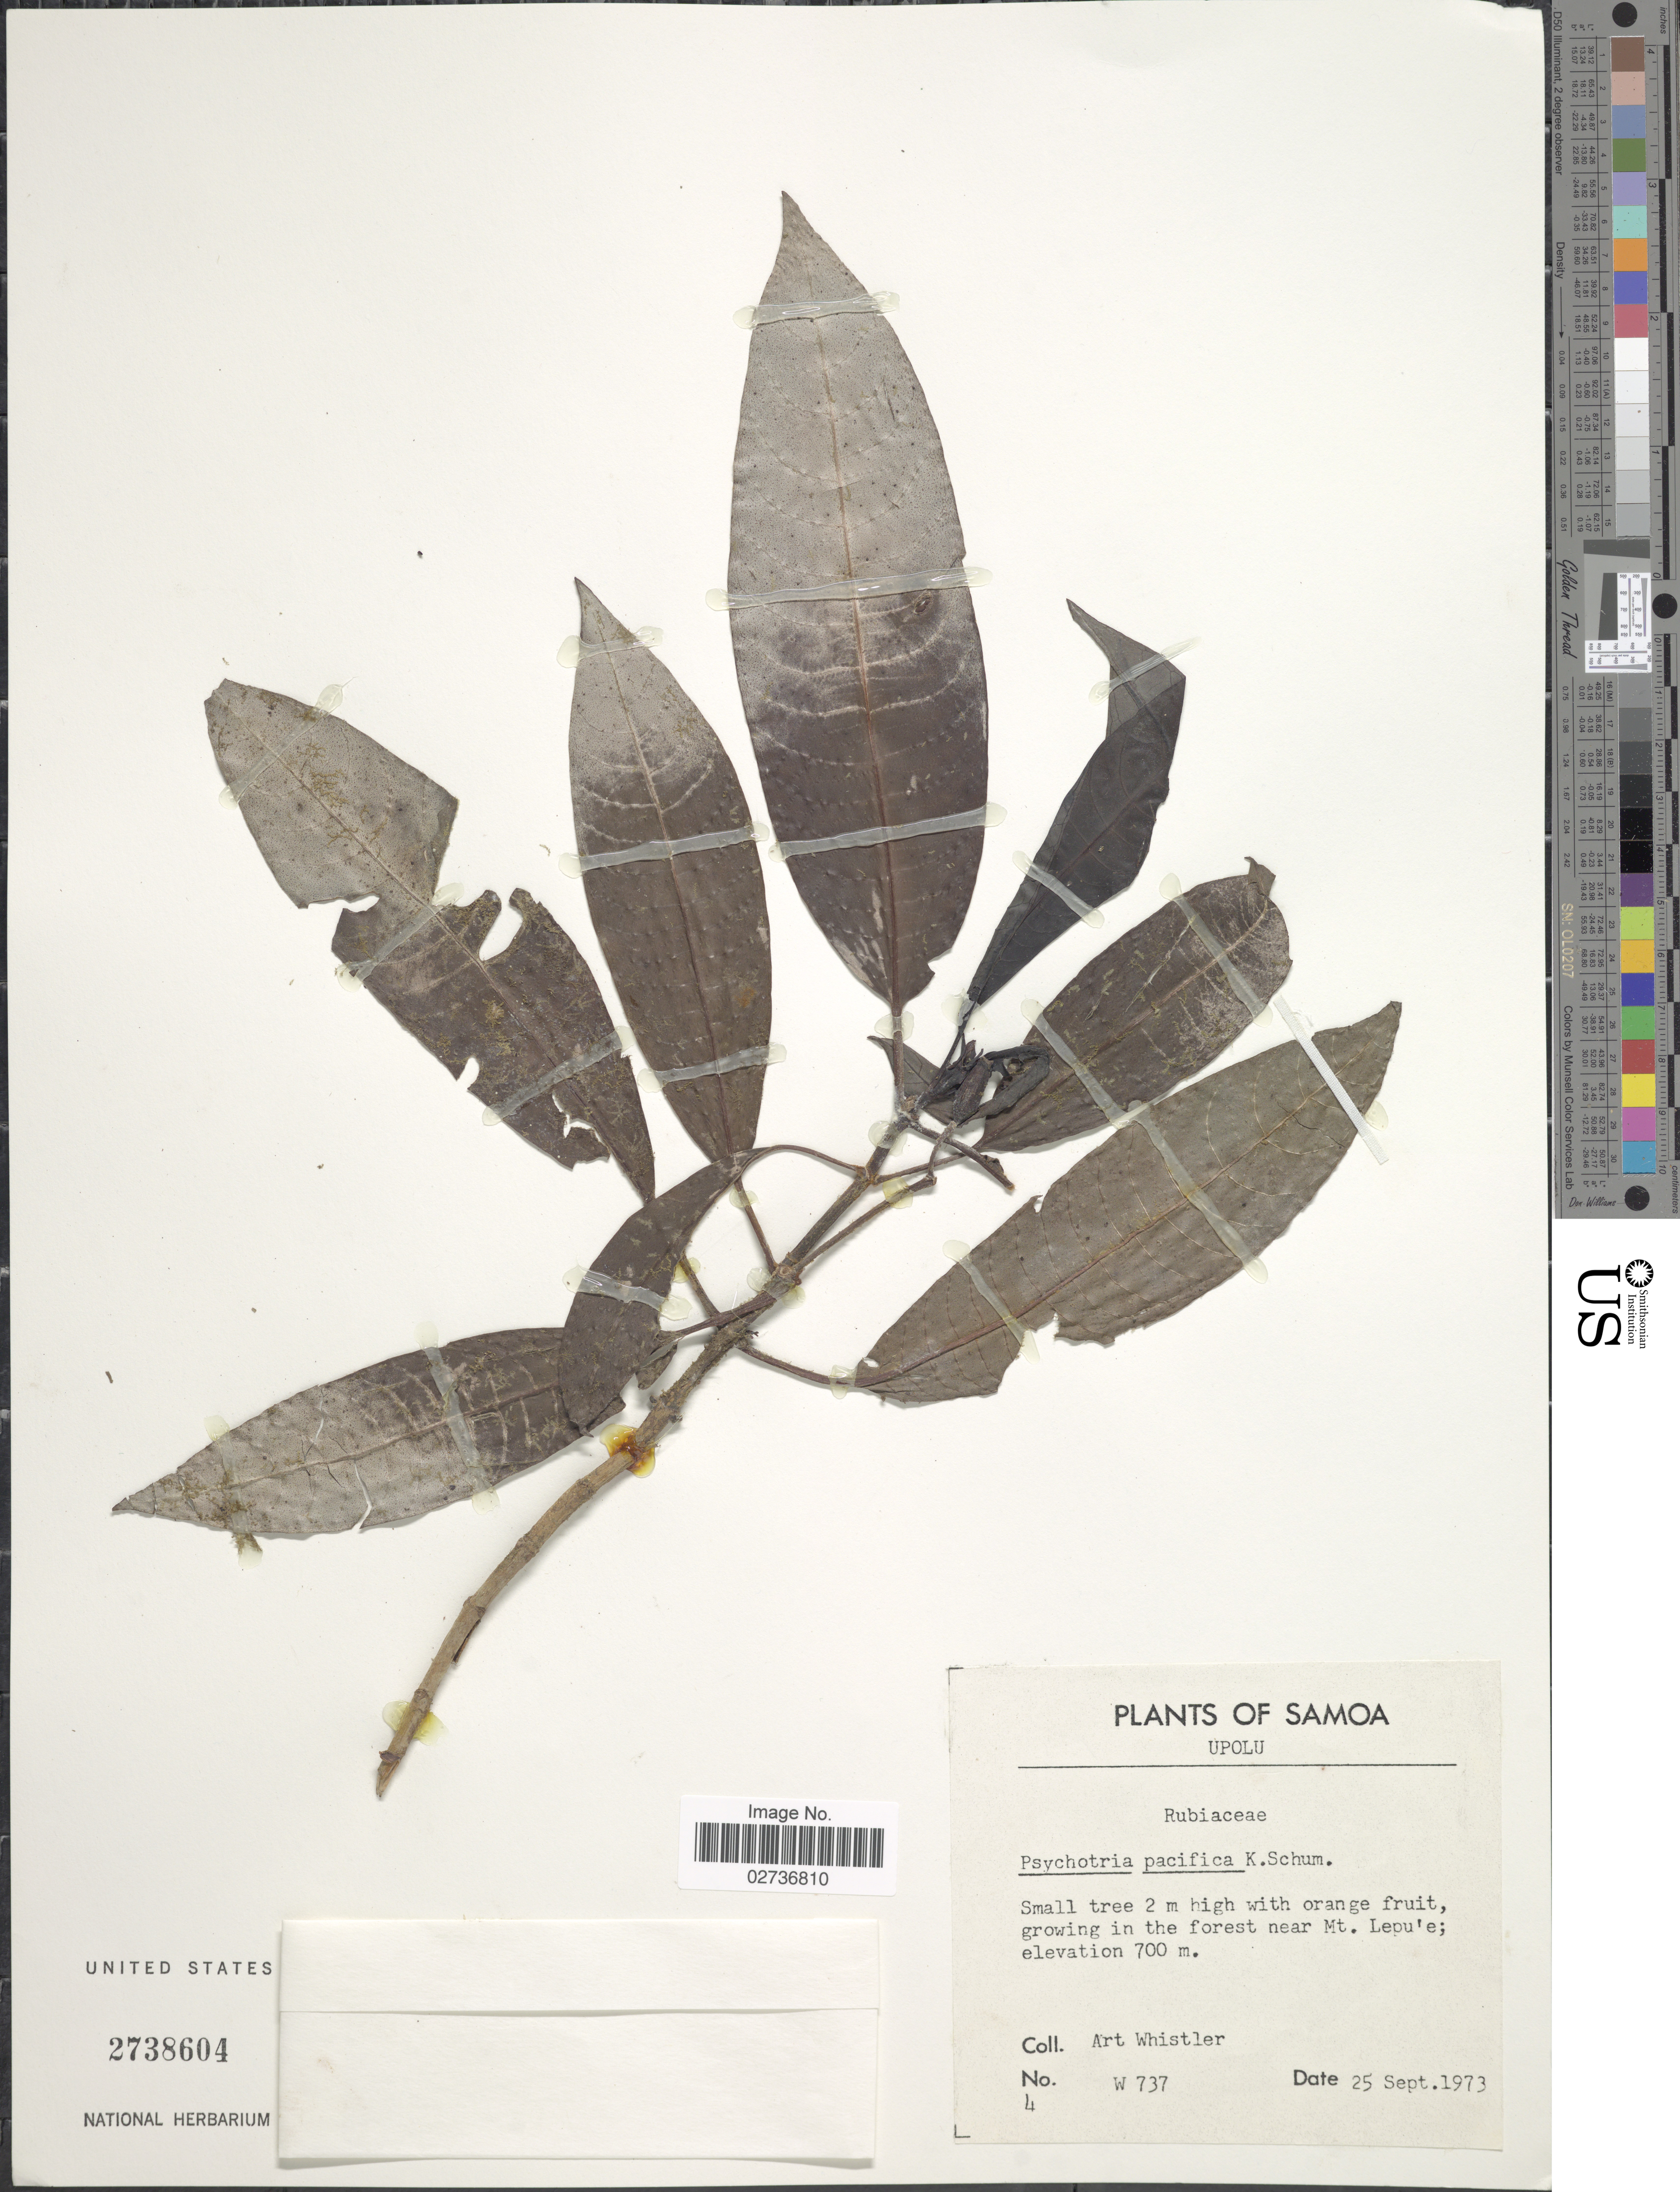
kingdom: Plantae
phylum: Tracheophyta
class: Magnoliopsida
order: Gentianales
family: Rubiaceae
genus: Psychotria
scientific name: Psychotria pacifica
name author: K. Schum.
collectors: A. Whistler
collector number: W 737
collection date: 1973-09-25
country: Samoa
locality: Samoa. Upolu. Growing in the forest near Mt. Lepu'e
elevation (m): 700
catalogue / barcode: US 2738604